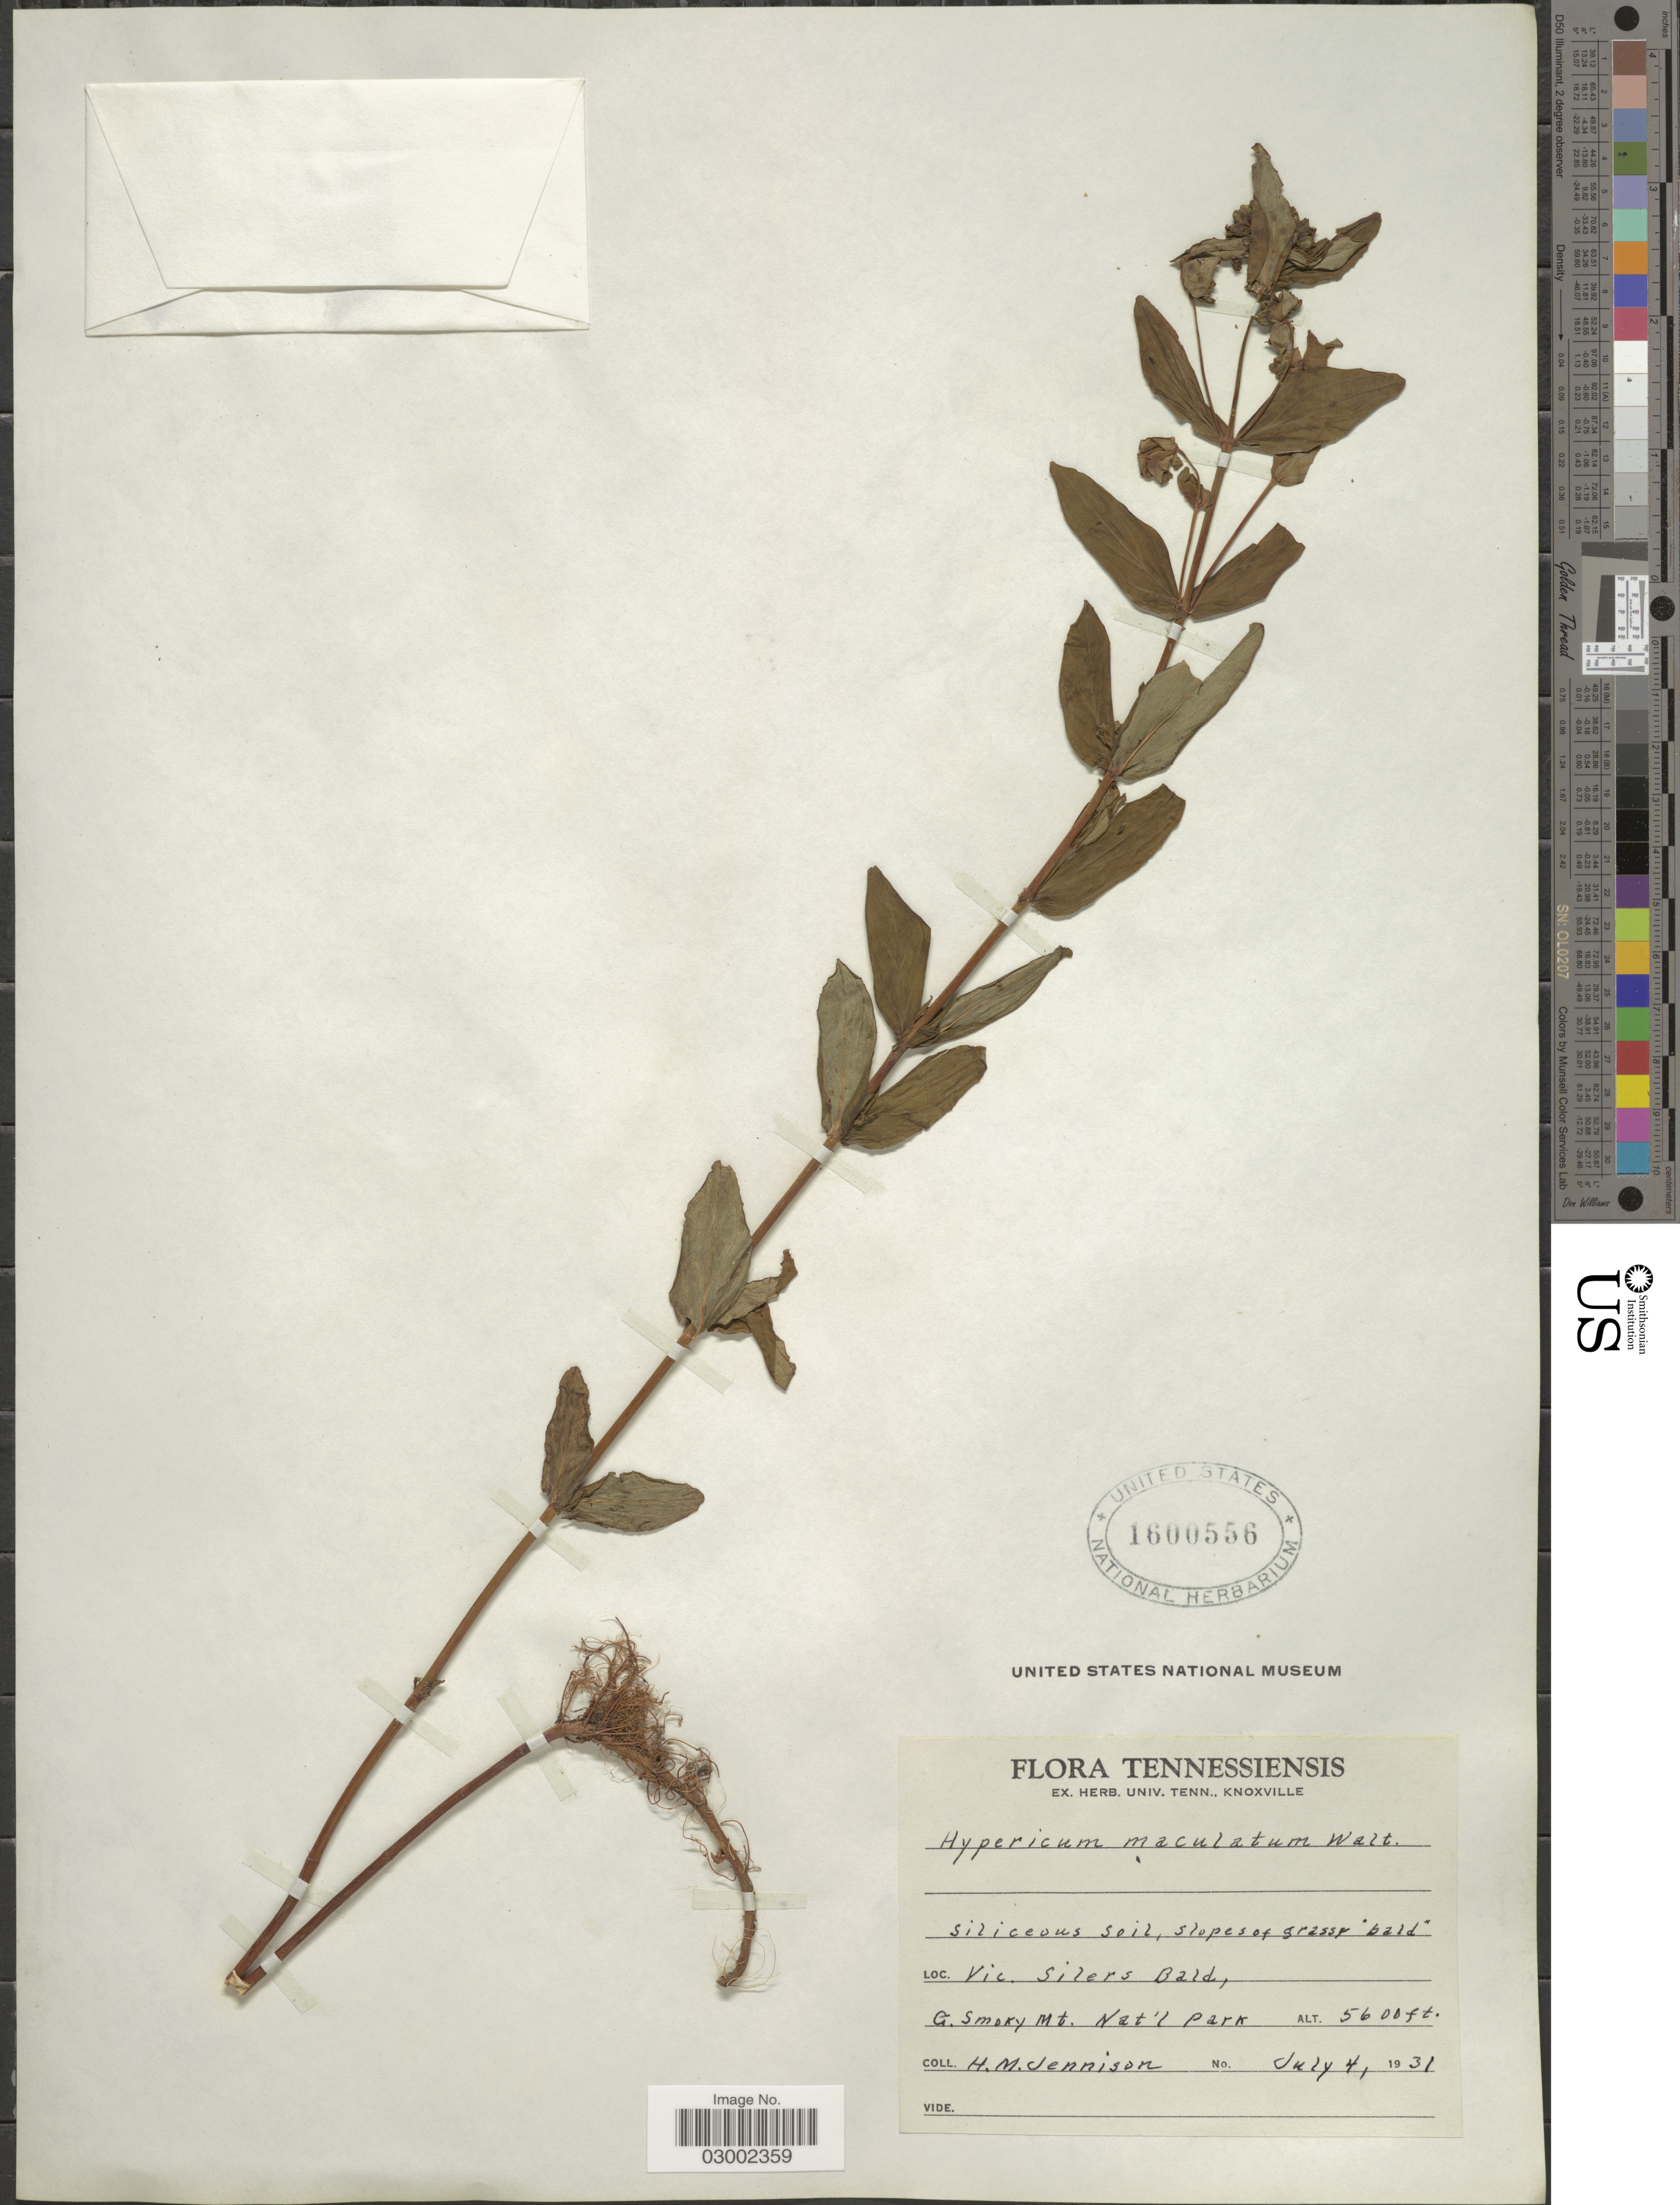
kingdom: Plantae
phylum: Tracheophyta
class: Magnoliopsida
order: Malpighiales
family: Hypericaceae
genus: Hypericum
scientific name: Hypericum punctatum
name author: Lam.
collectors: H. Jennison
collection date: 1931-07-04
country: United States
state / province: Tennessee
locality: Tennessiensis. Vic. Silers Bald, G. Smoky Mt. Nat'l Park.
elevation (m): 1707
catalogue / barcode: US 1600556